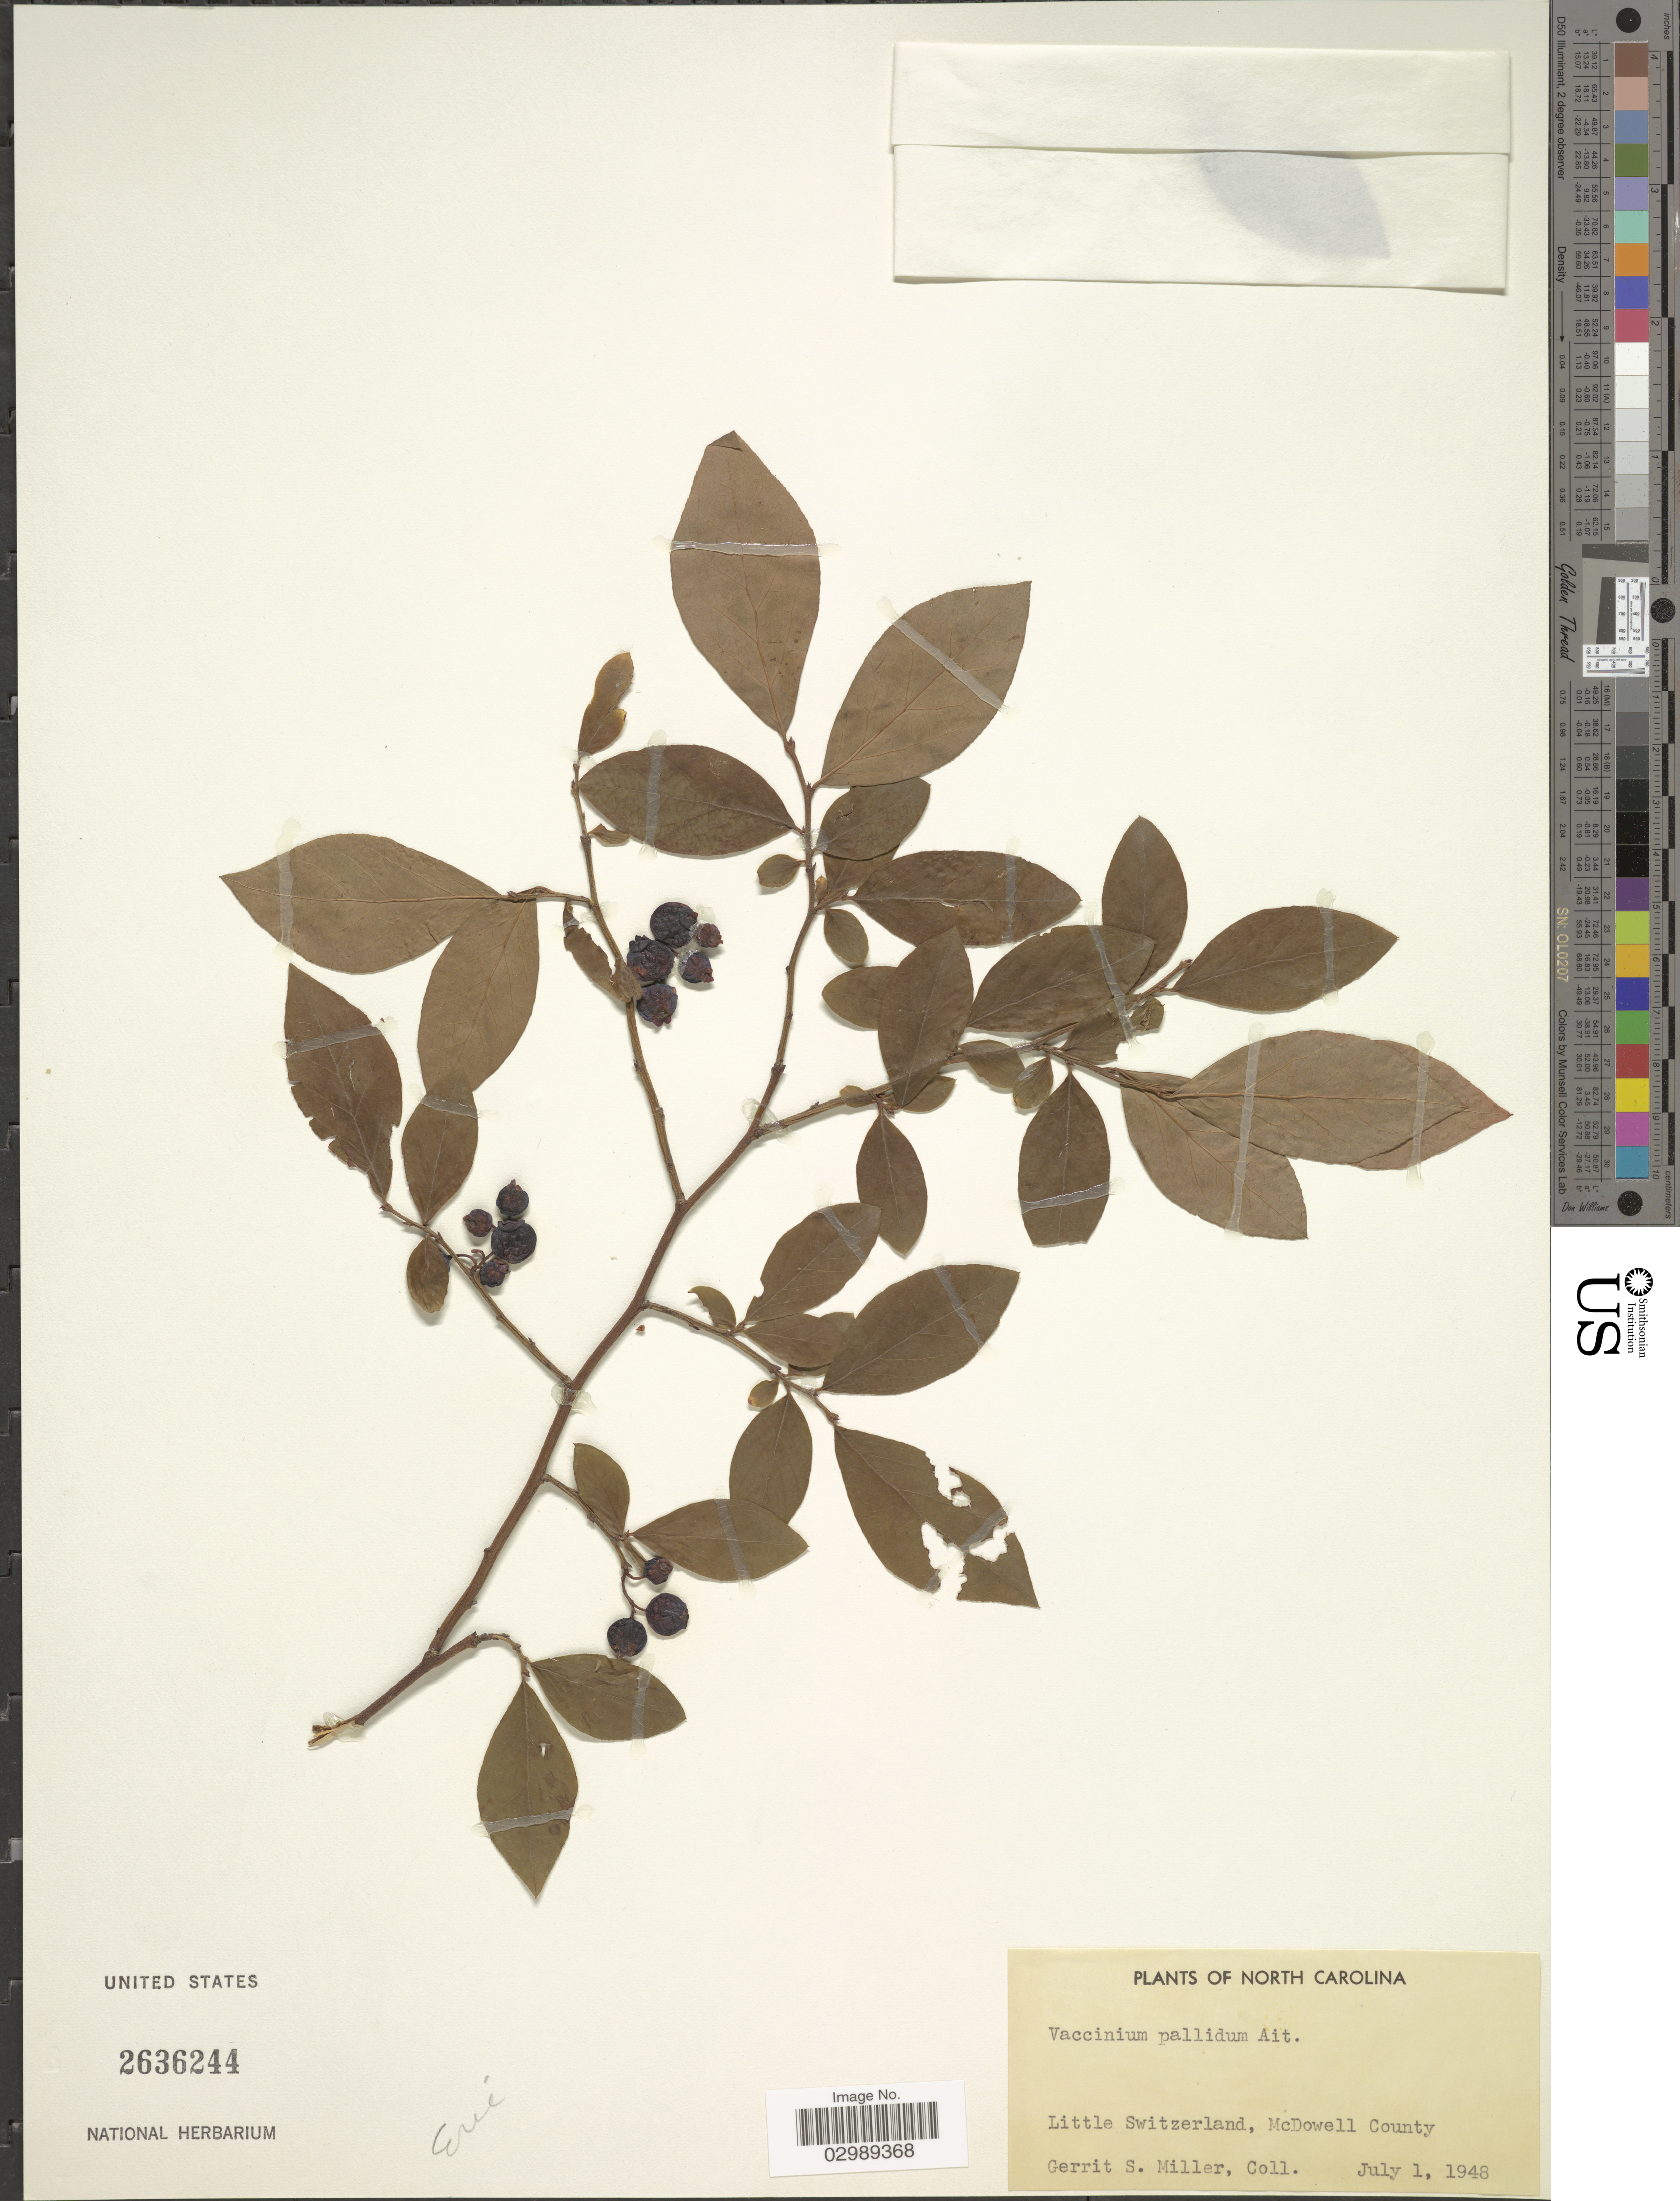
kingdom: Plantae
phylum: Tracheophyta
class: Magnoliopsida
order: Ericales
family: Ericaceae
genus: Vaccinium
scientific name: Vaccinium pallidum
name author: Aiton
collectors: G. S. Miller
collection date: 1948-07-01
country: United States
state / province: North Carolina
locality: Little Switzerland, McDowell County.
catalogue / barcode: US 2636244